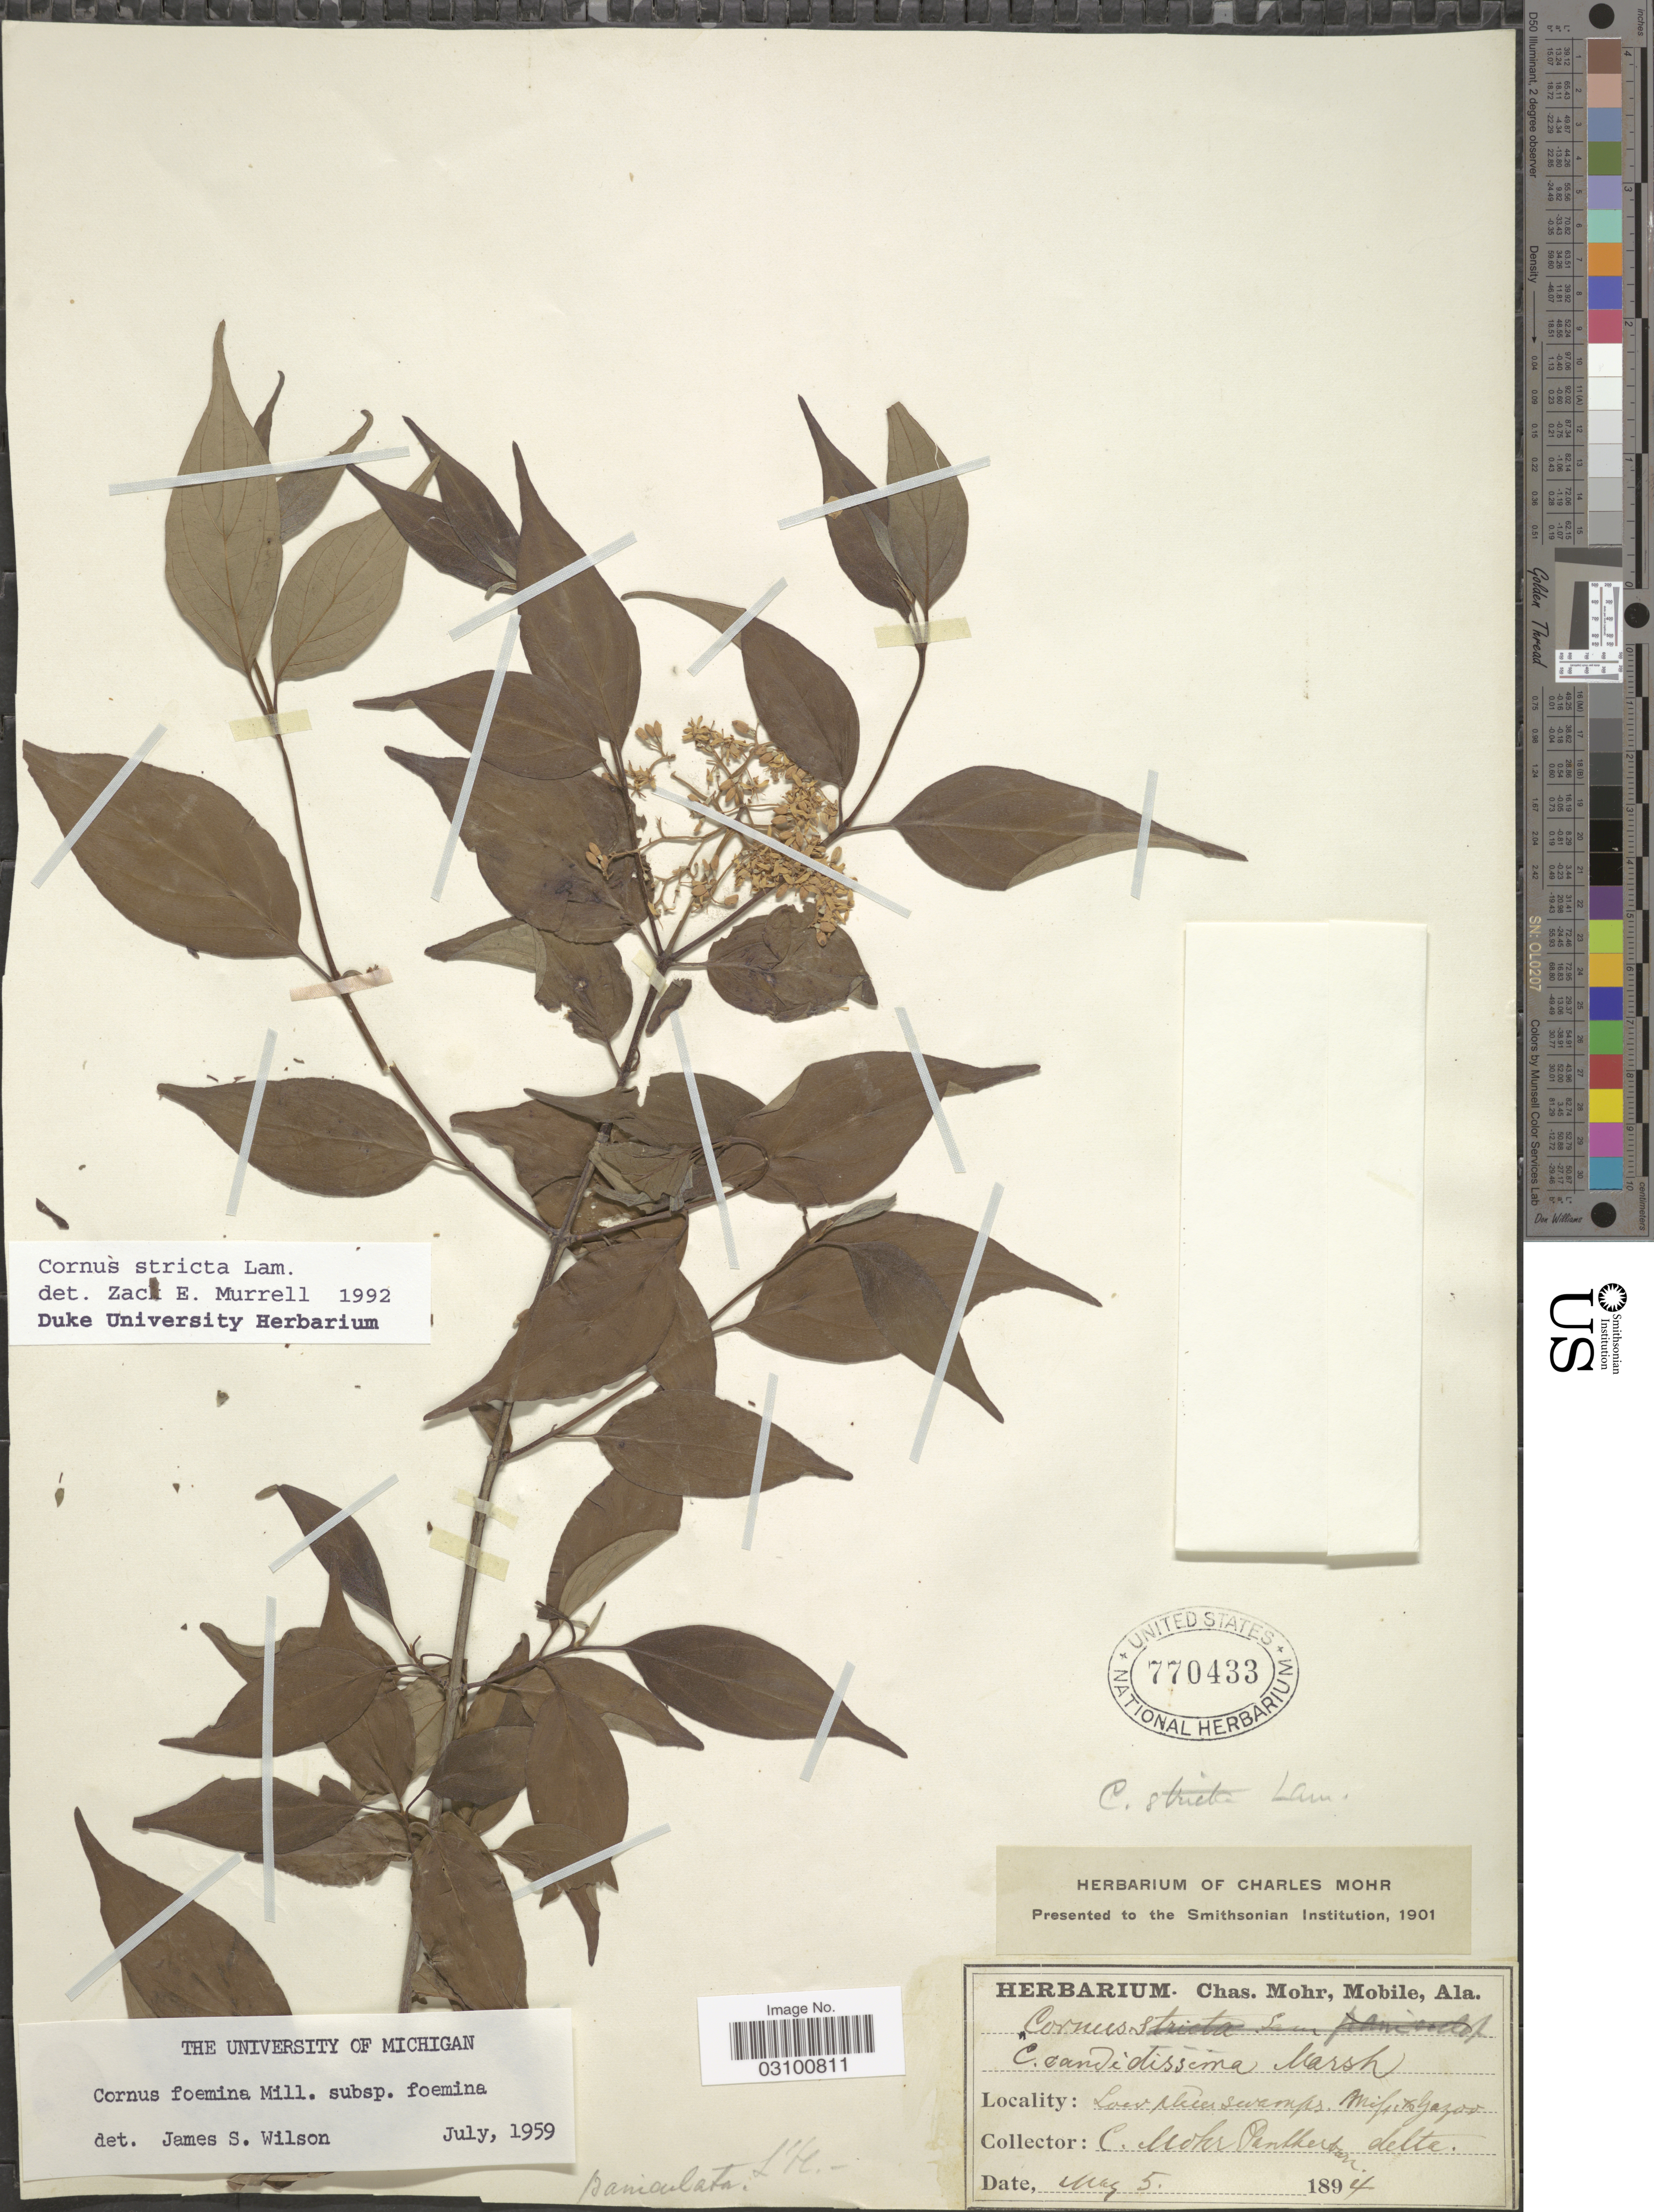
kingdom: Plantae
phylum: Tracheophyta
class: Magnoliopsida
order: Cornales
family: Cornaceae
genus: Cornus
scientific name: Cornus stricta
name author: Lam.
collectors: C. T. Mohr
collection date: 1894-05-05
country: United States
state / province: Alabama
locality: Low places swamps, Mississippi Yazoo delta.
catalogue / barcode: US 770433